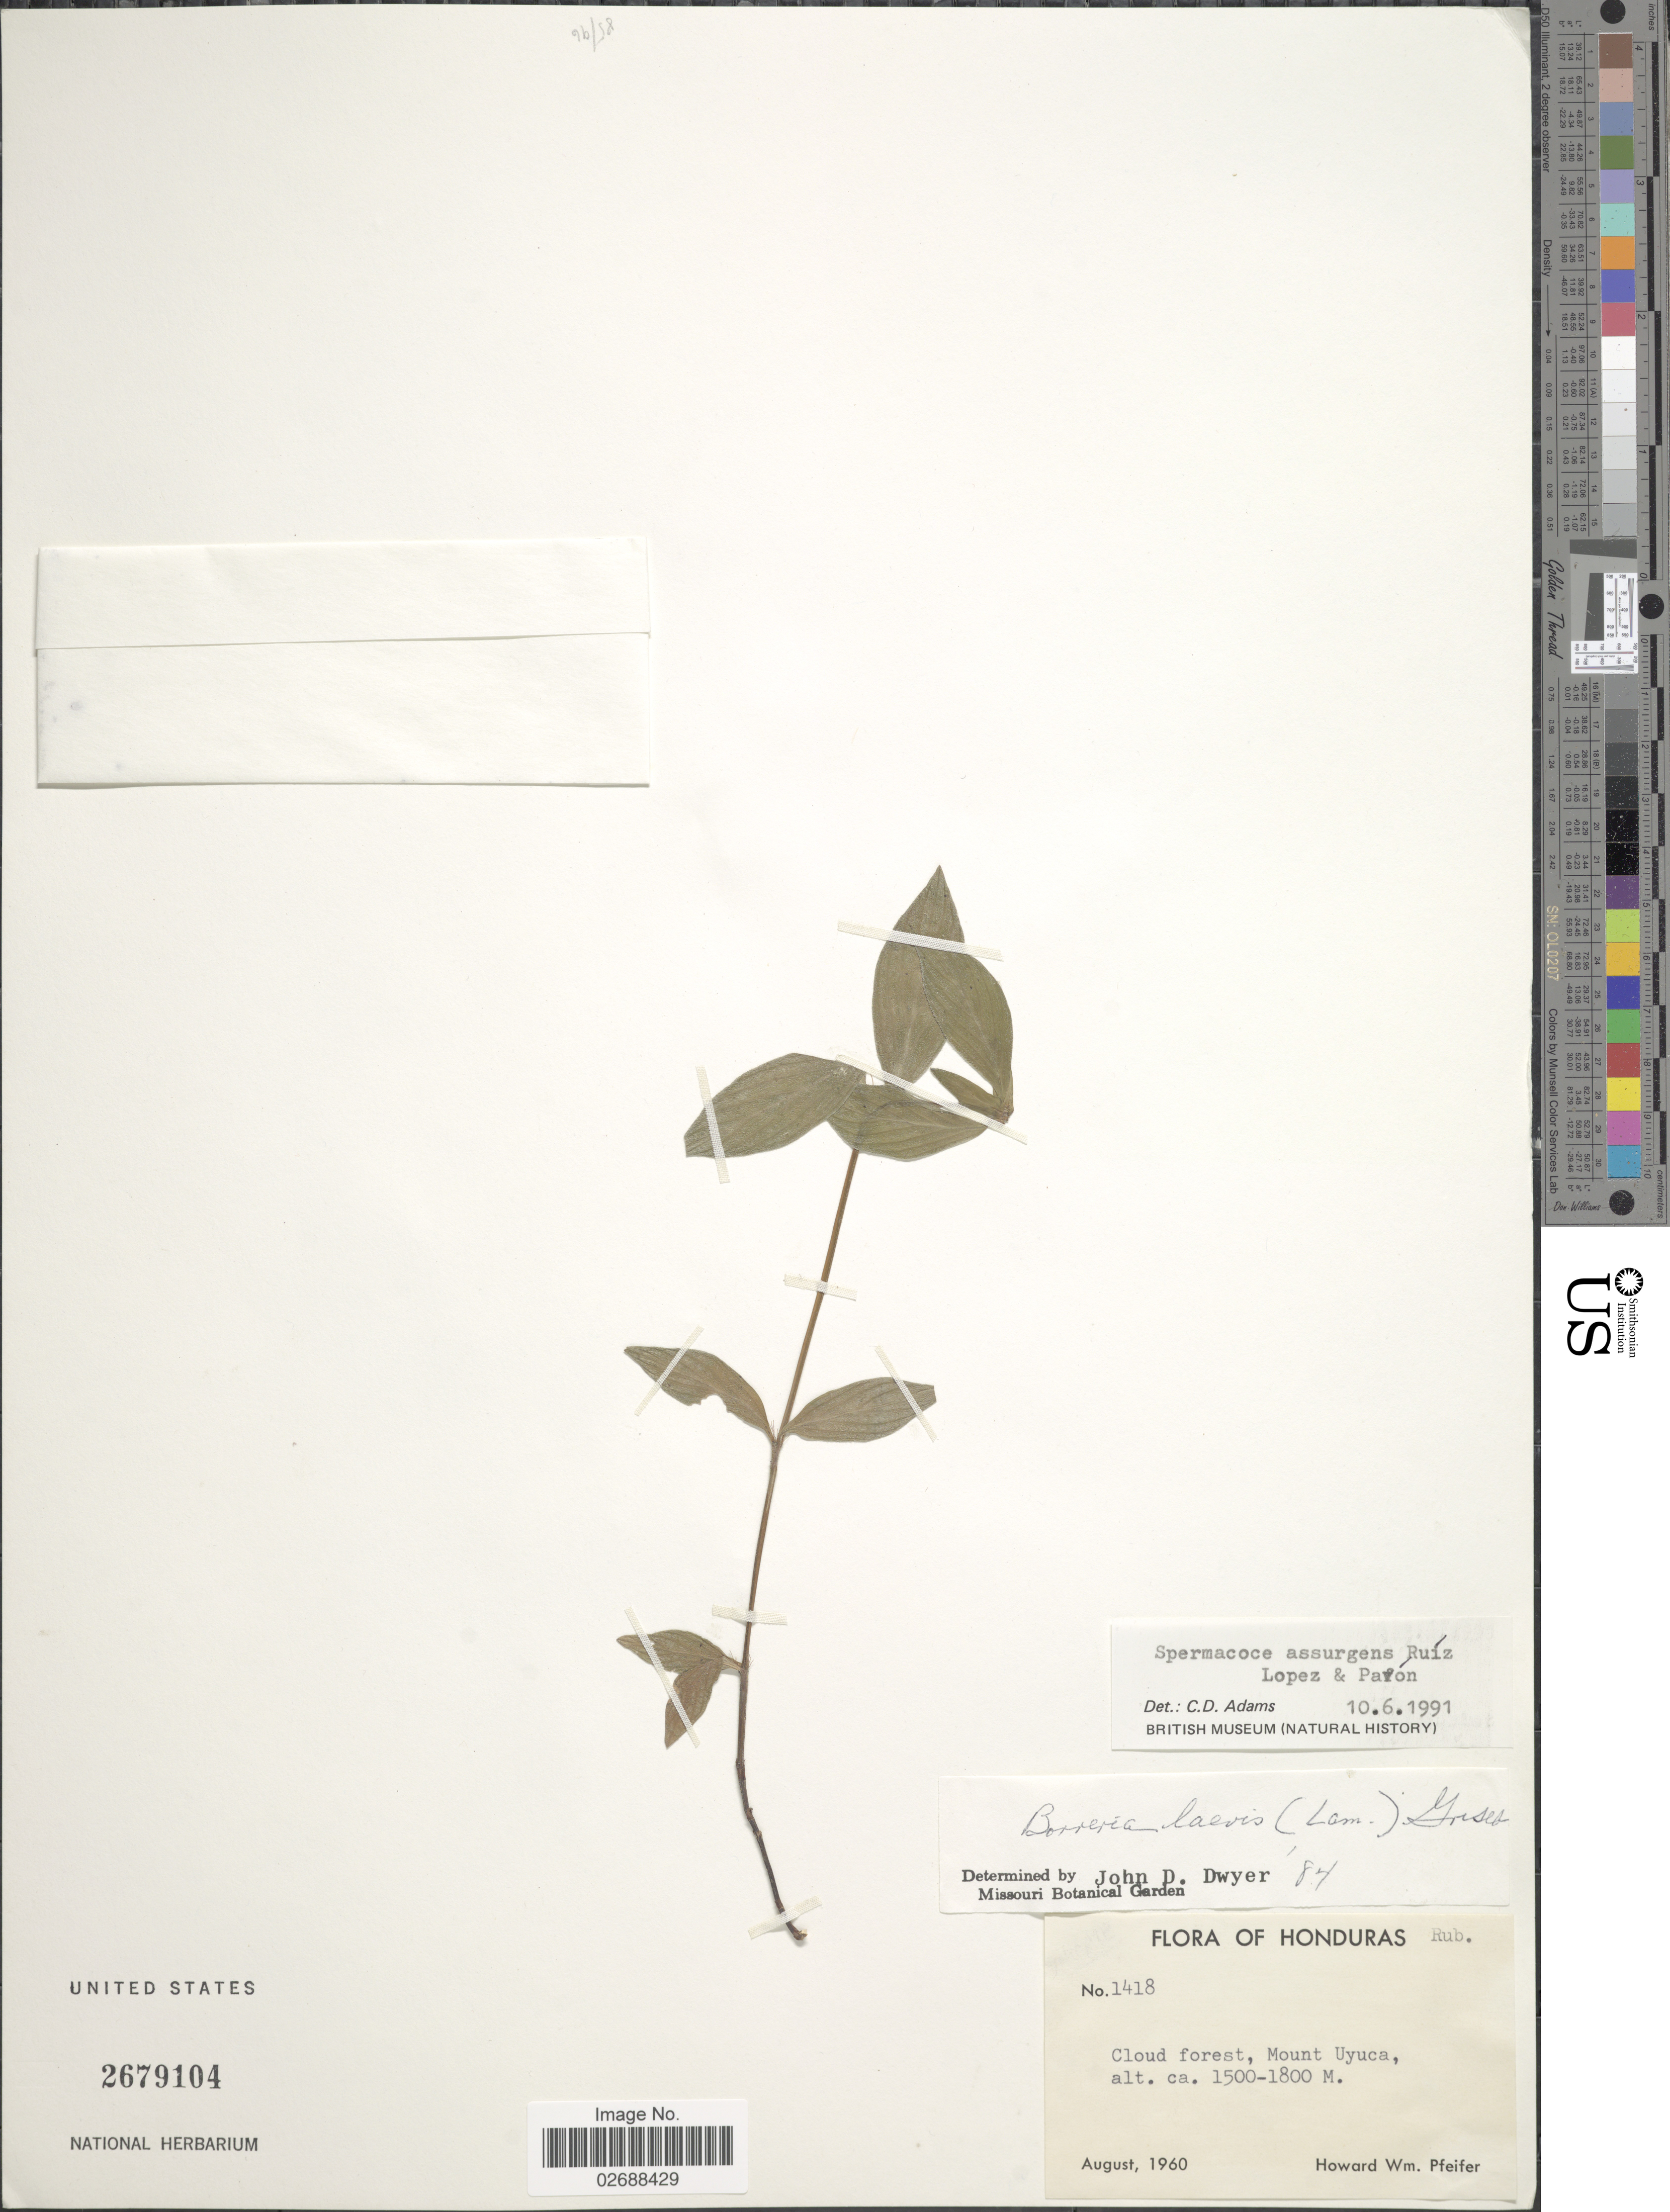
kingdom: Plantae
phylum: Tracheophyta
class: Magnoliopsida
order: Gentianales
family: Rubiaceae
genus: Spermacoce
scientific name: Spermacoce assurgens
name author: Ruiz & Pav.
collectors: H. W. Pfeifer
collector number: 1418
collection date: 1960-08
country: Honduras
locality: Mount Uyuca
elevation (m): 1500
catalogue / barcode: US 2679104